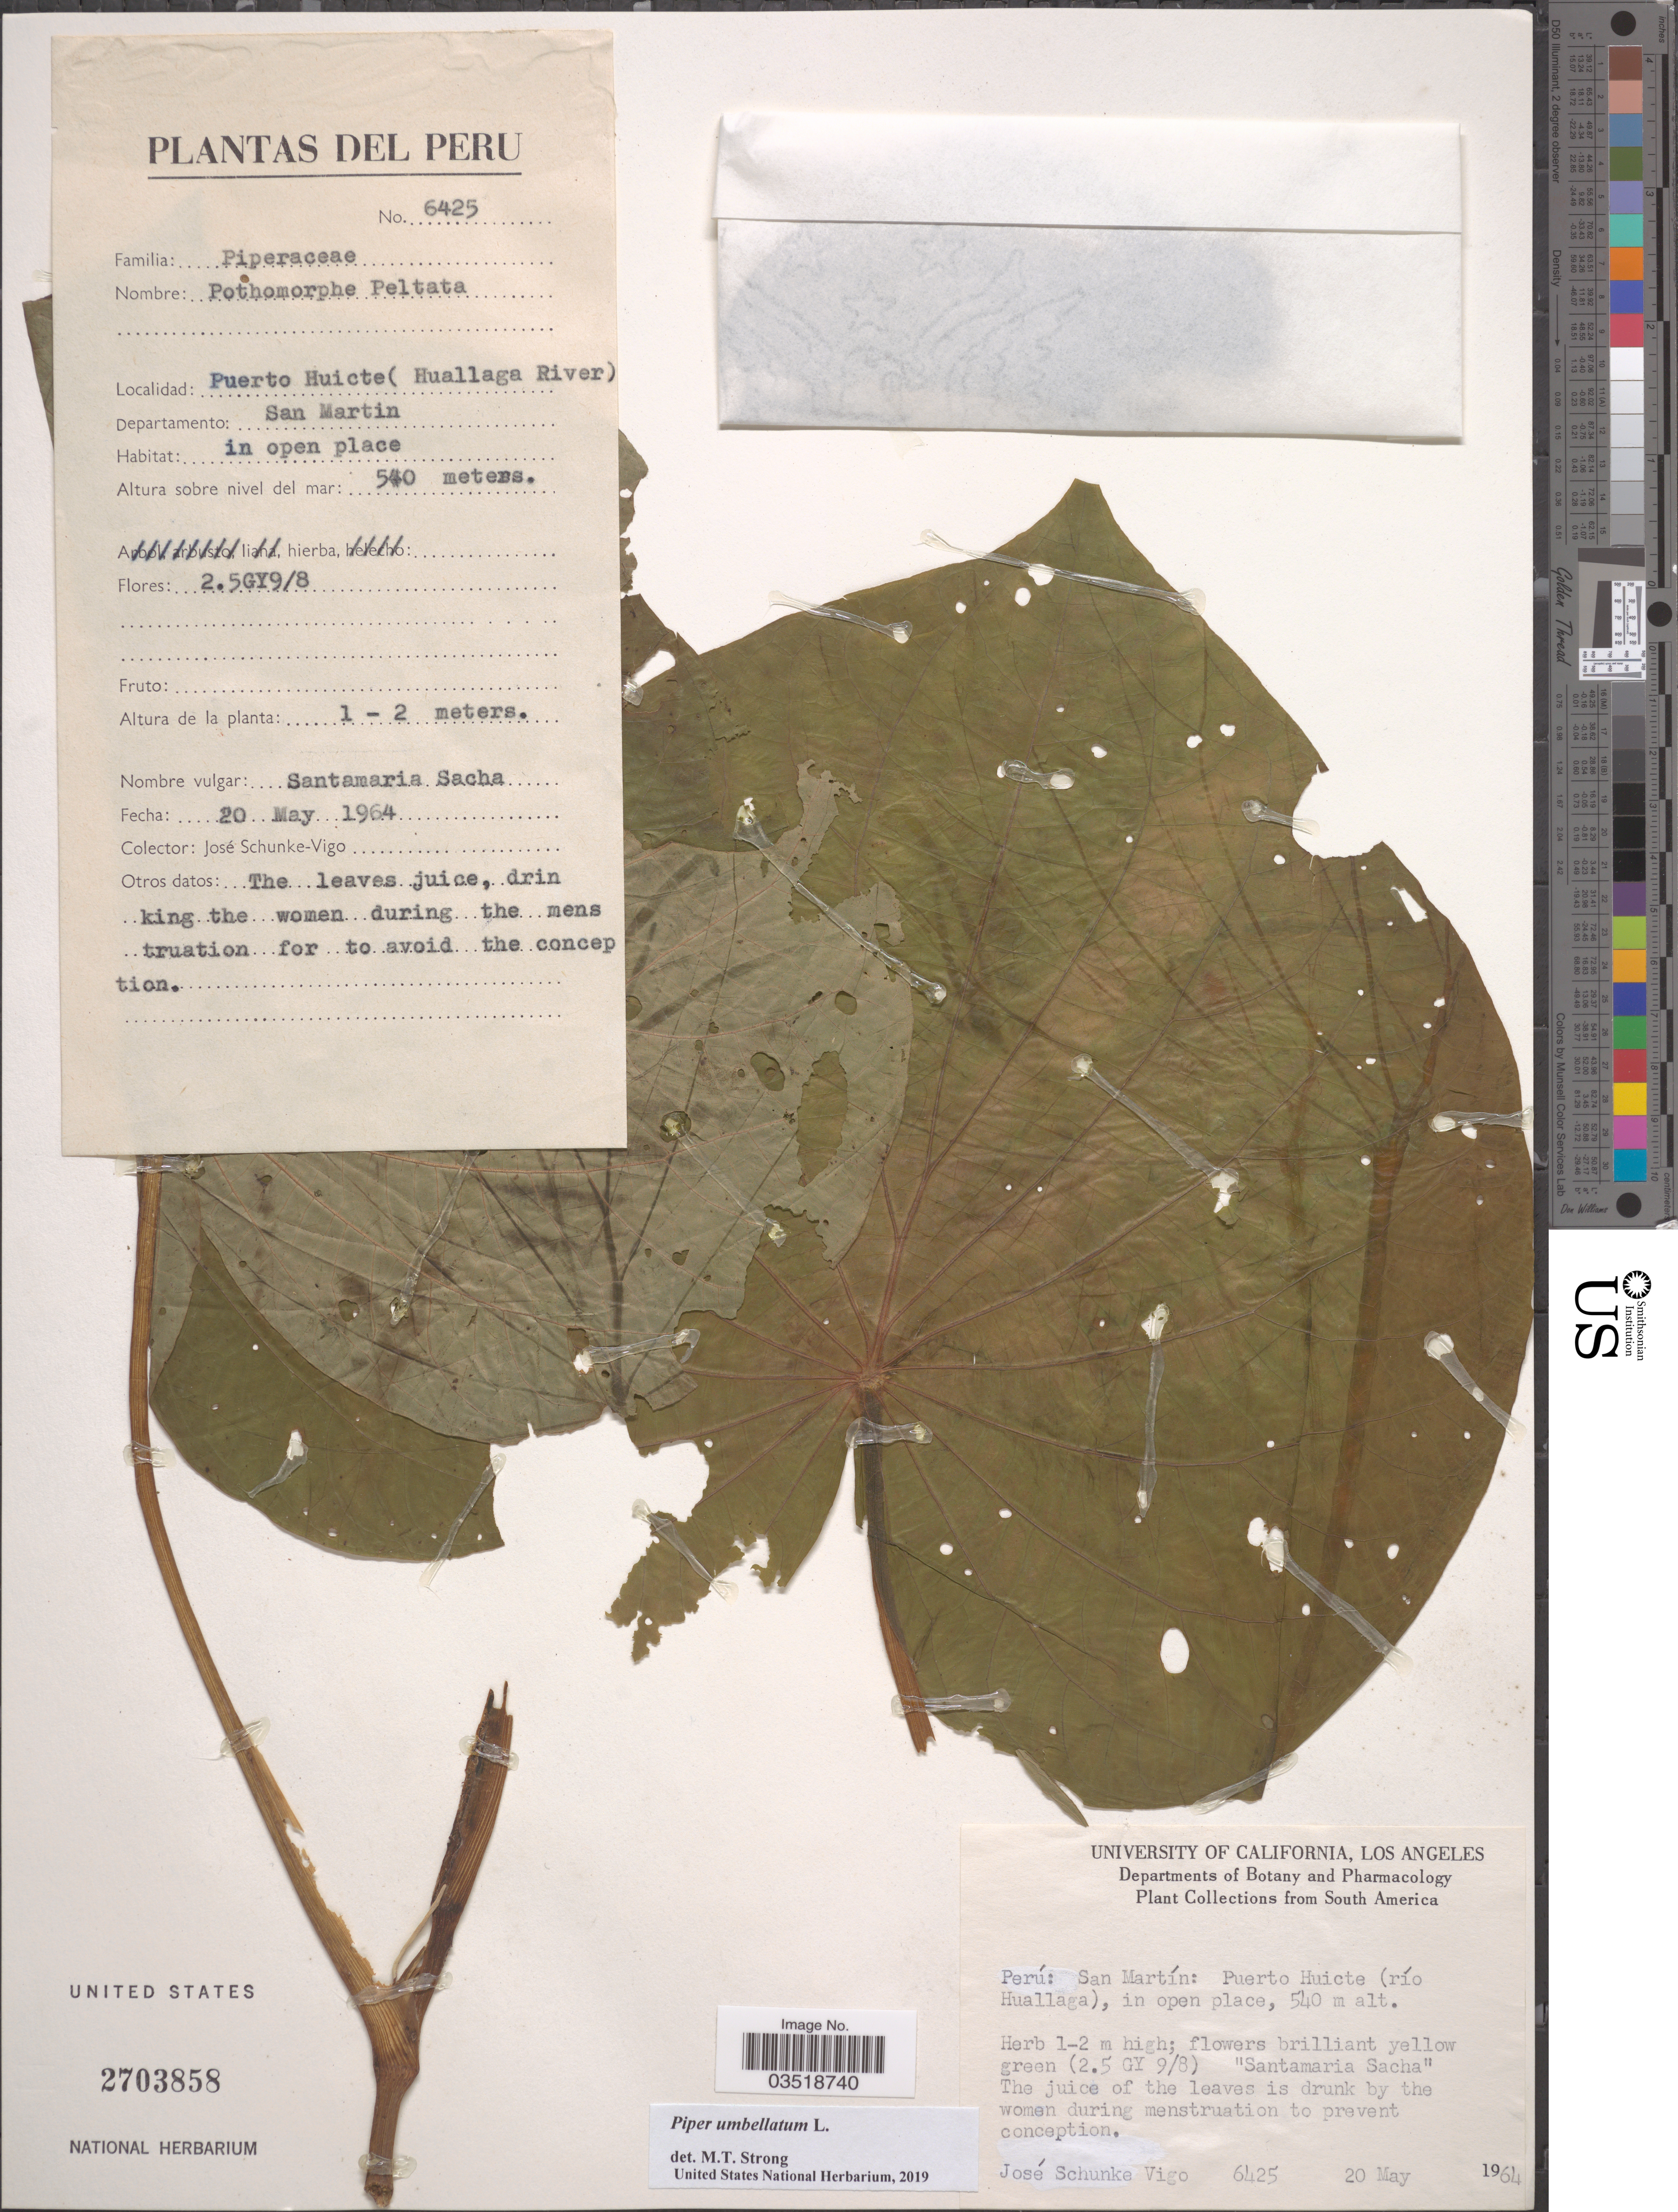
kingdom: Plantae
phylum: Tracheophyta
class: Magnoliopsida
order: Piperales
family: Piperaceae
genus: Piper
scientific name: Piper umbellatum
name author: L.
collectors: J. Schunke Vigo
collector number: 6425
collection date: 1964-05-20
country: Peru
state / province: San Martín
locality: Puerto Huicte (río Huallaga), in open place.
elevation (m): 540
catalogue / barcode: US 2703858